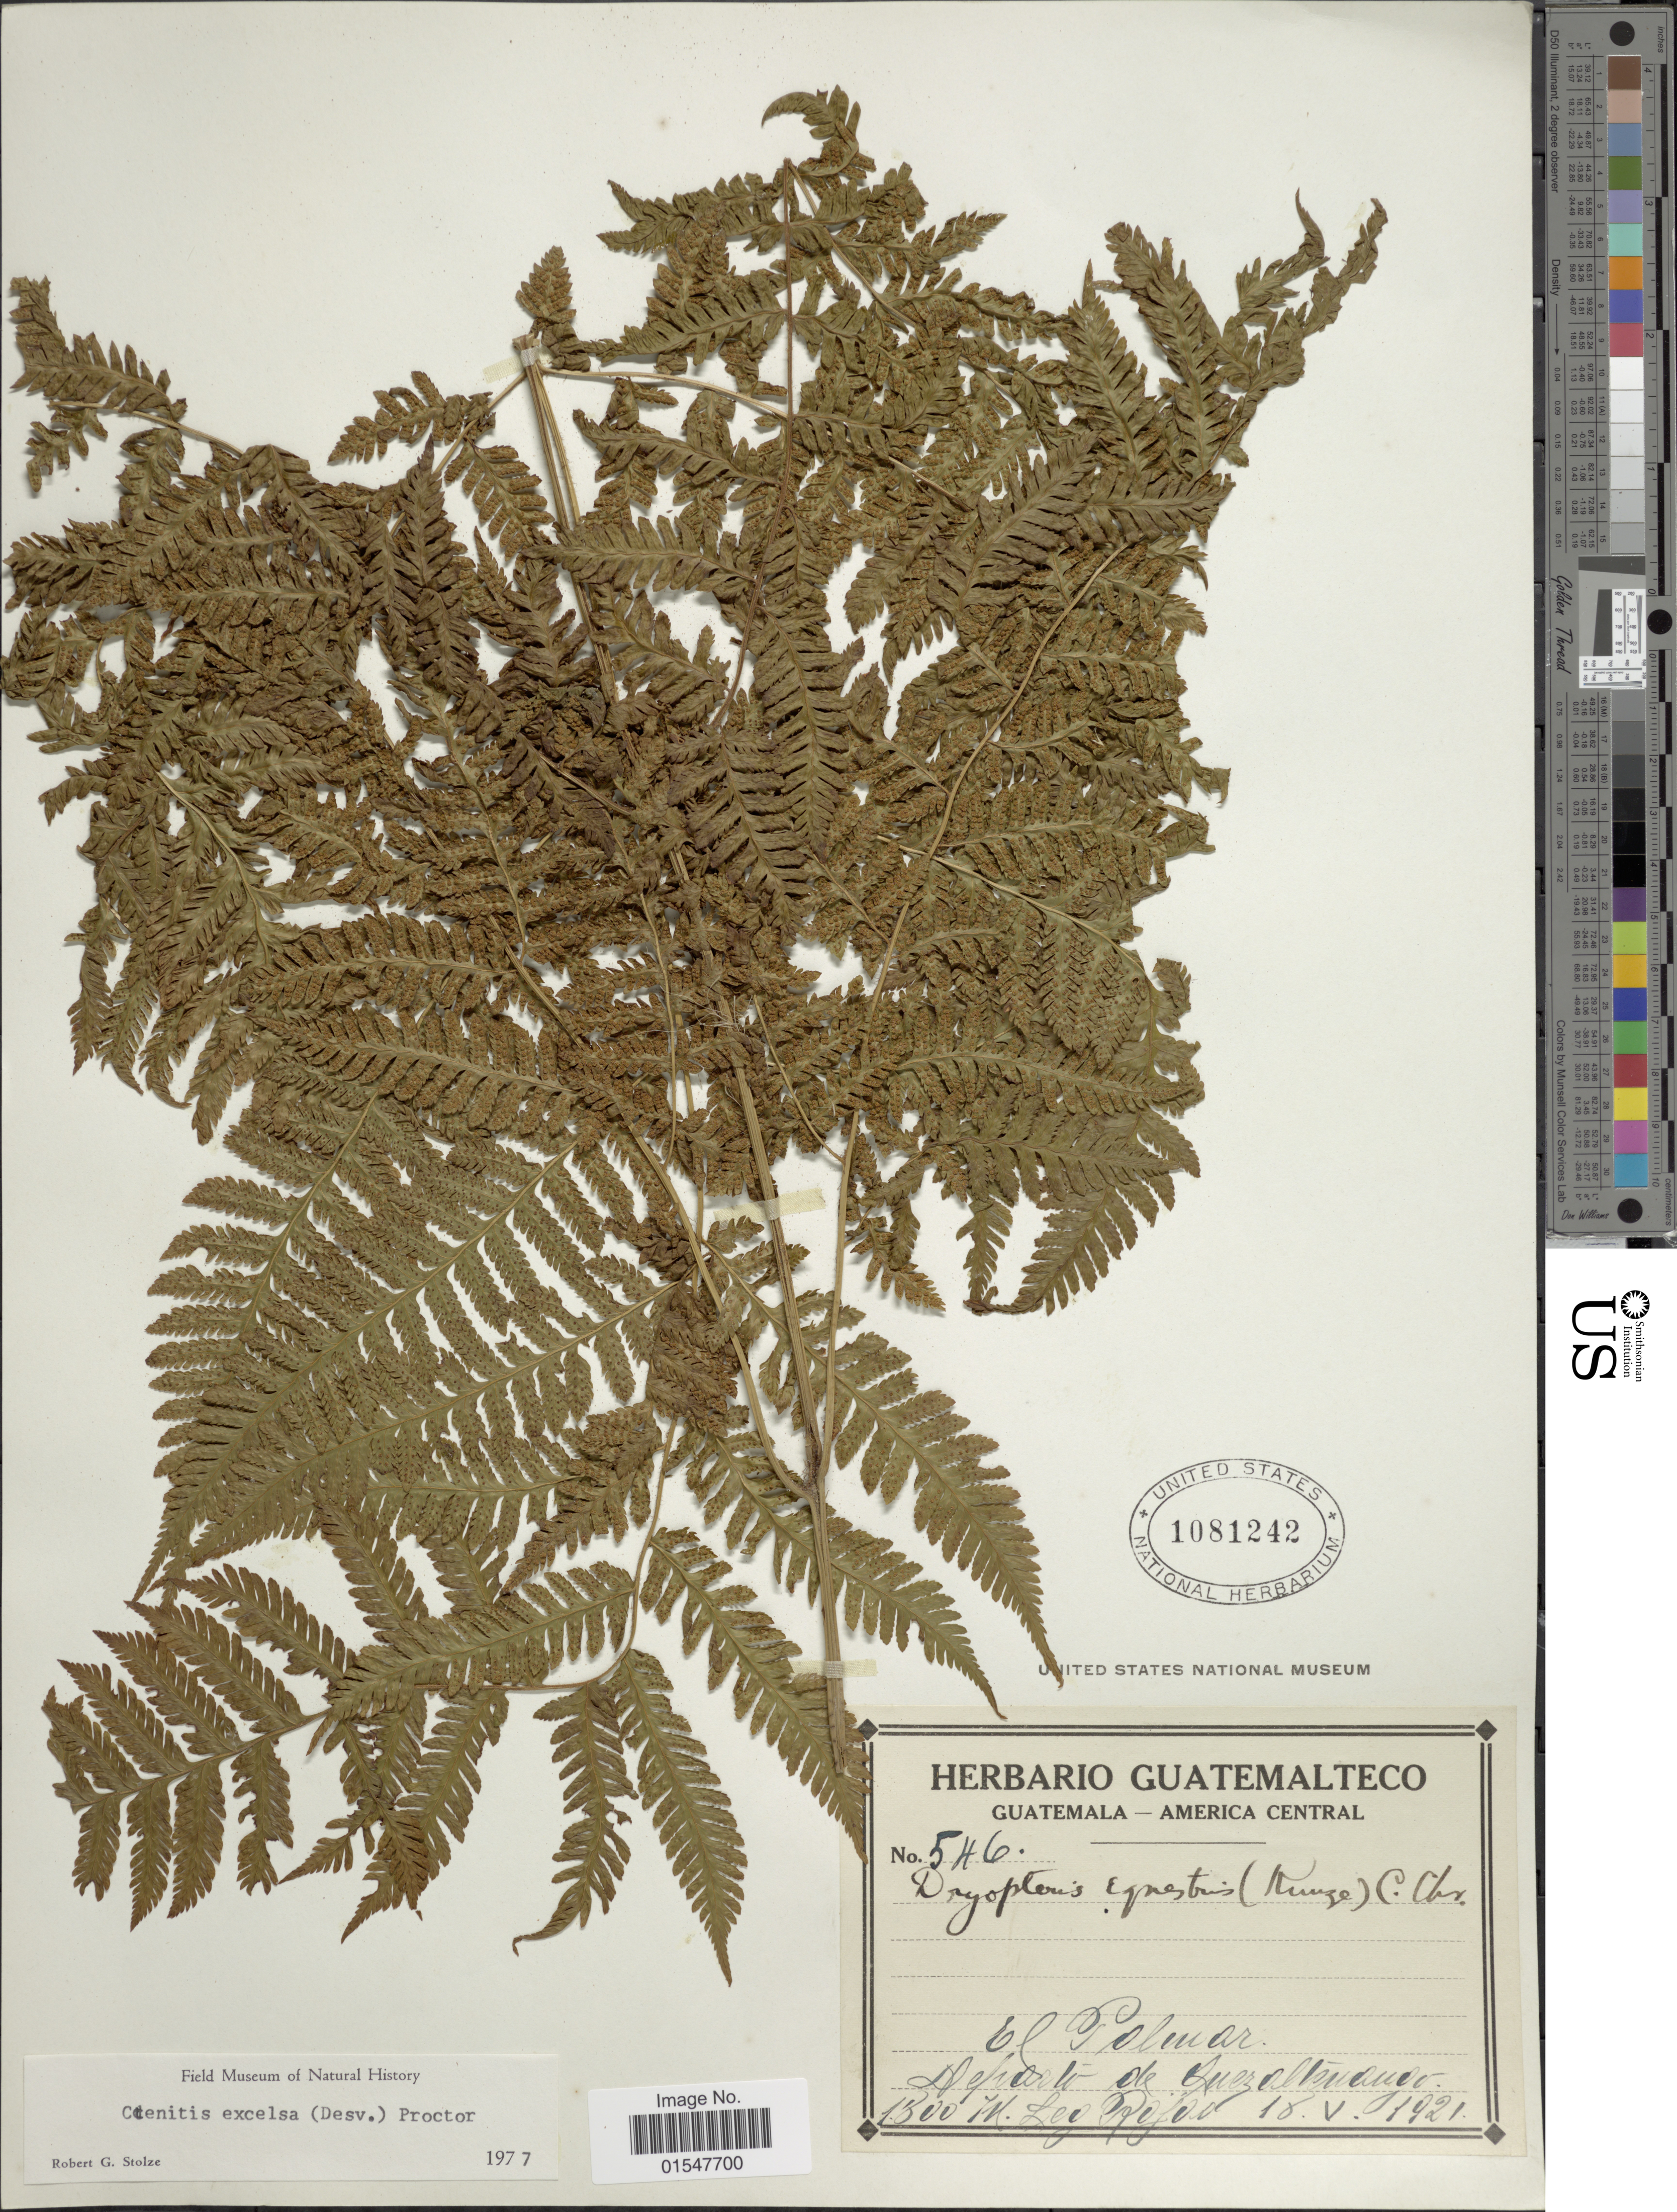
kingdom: Plantae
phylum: Tracheophyta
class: Polypodiopsida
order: Polypodiales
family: Dryopteridaceae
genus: Ctenitis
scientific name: Ctenitis excelsa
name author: (Desv.) Proctor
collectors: Rojas, --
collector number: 546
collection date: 1921-05-18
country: Guatemala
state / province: Quetzaltenango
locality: El Palmar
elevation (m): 1800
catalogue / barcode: US 1081234